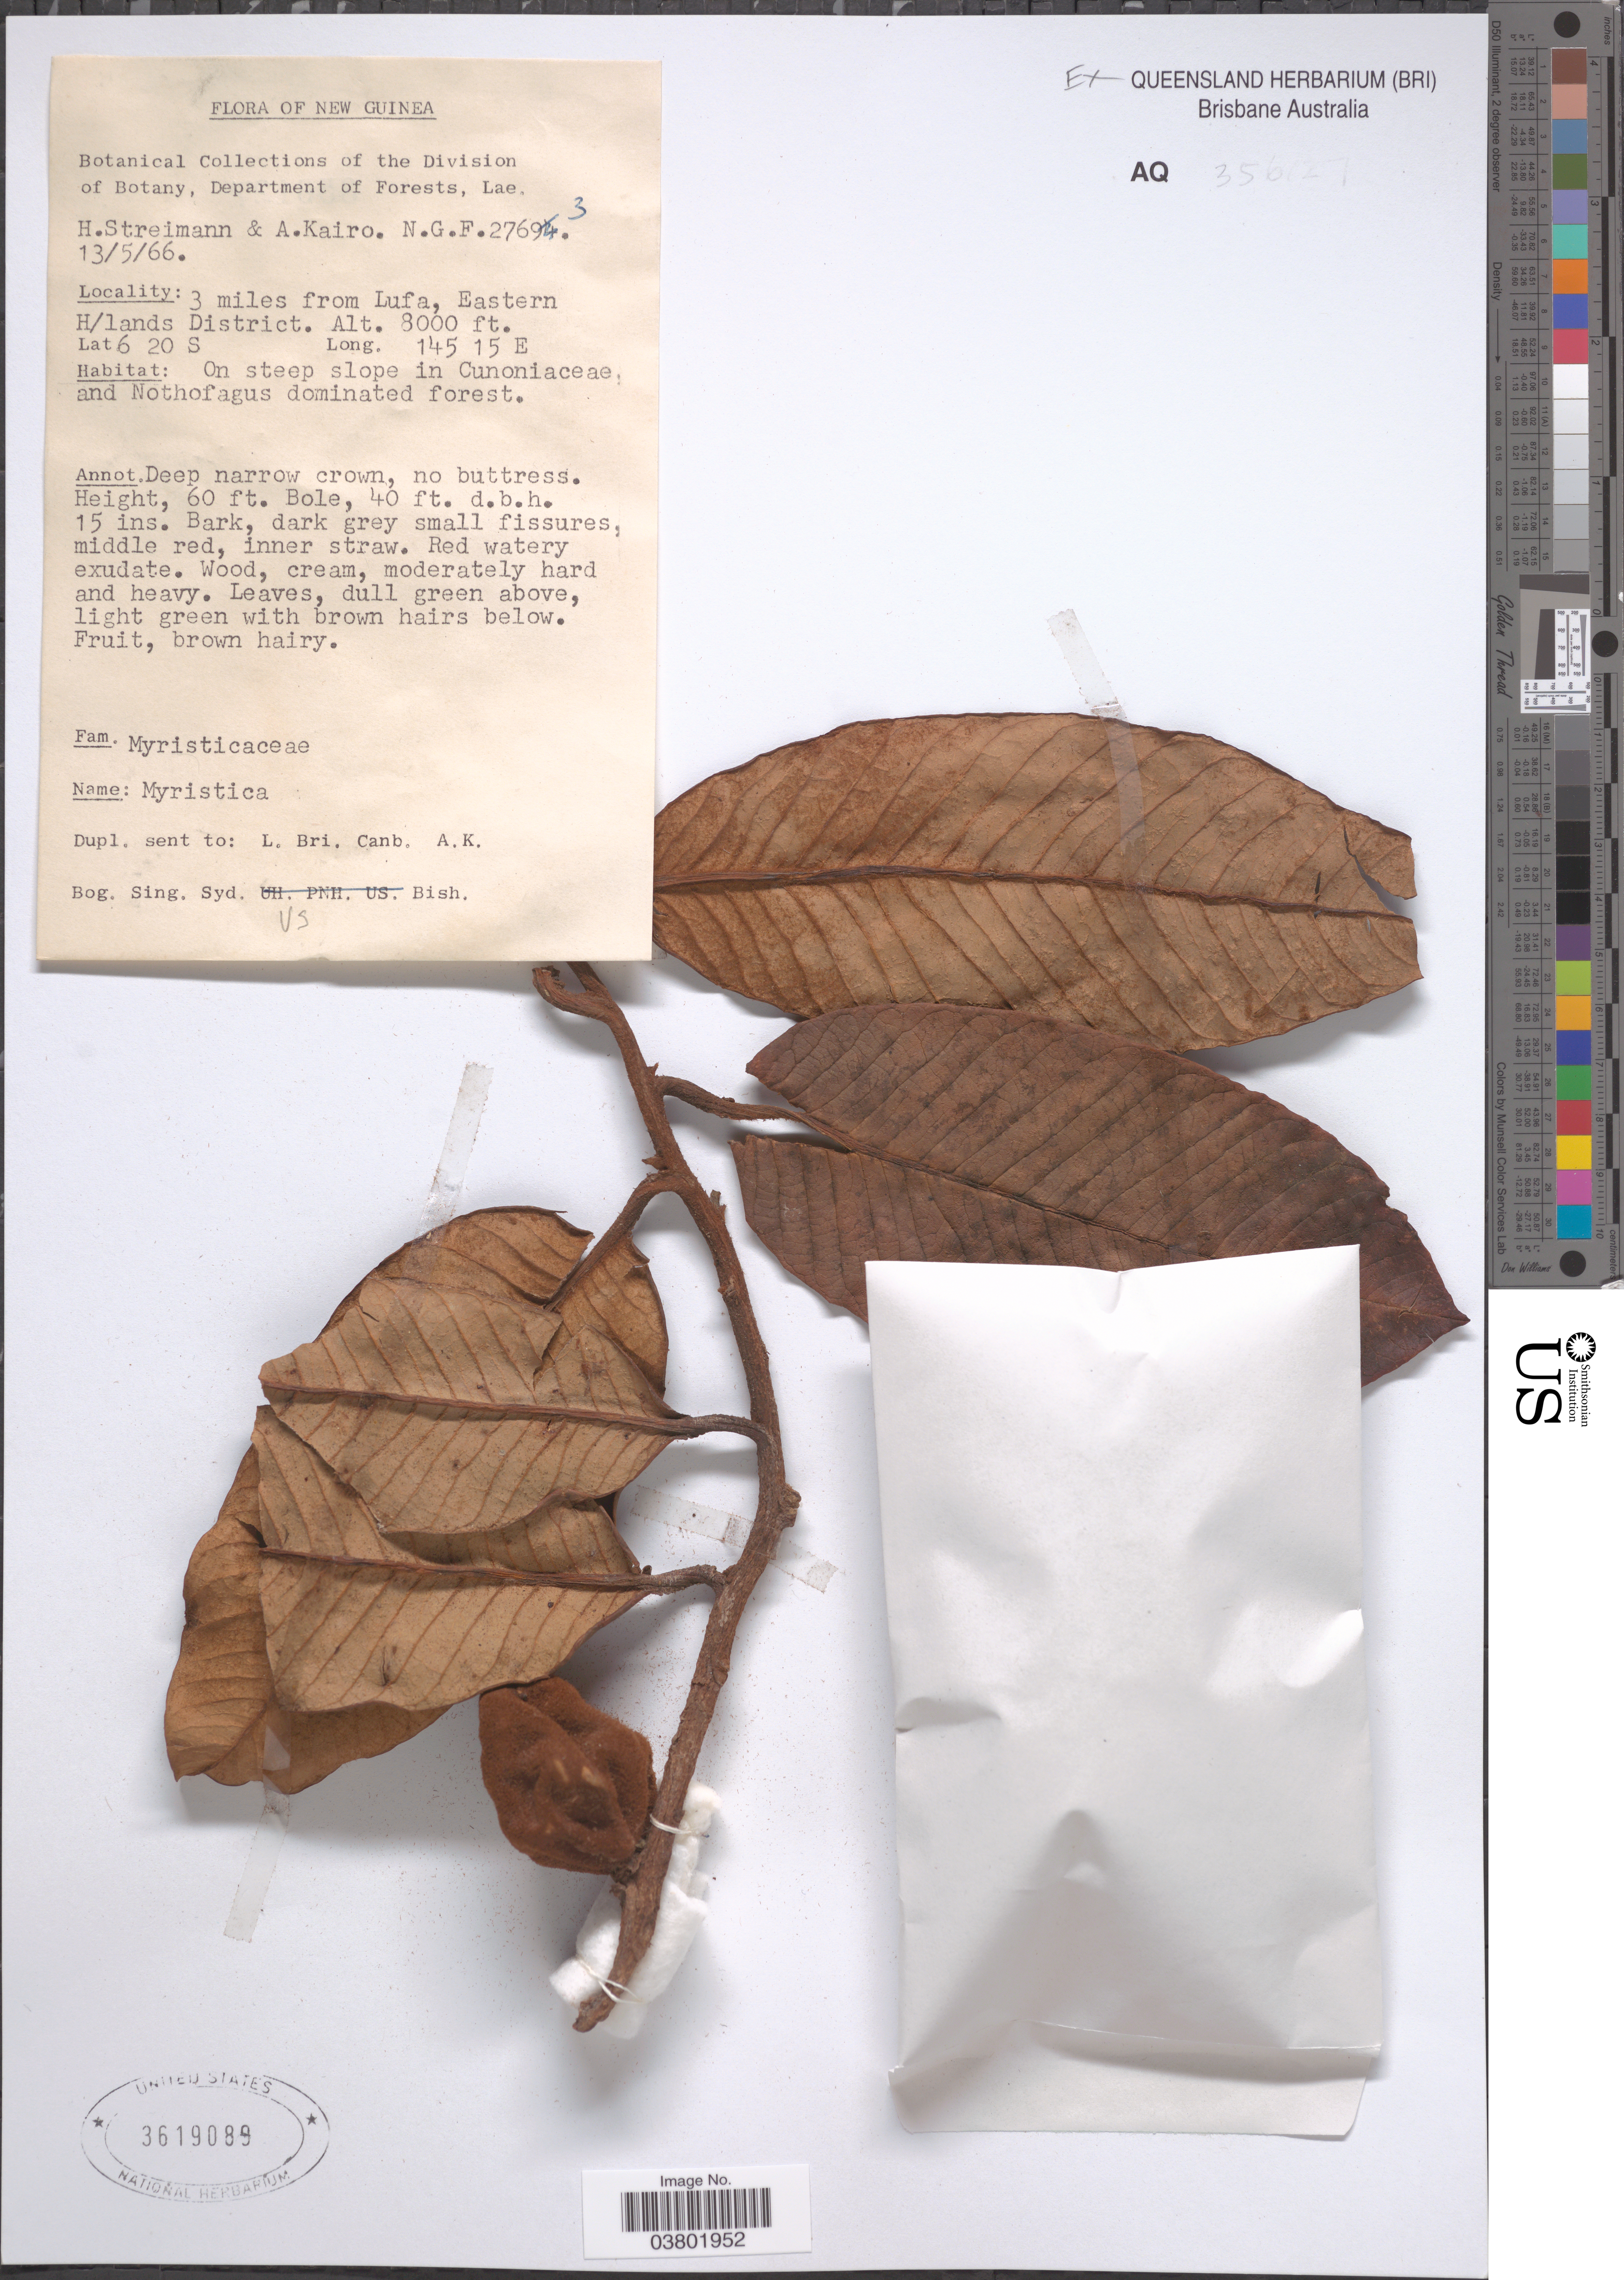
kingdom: Plantae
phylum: Tracheophyta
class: Magnoliopsida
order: Magnoliales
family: Myristicaceae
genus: Myristica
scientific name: Myristica sp.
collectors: H. Streiman & A. Kairo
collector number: N.G.F. 27693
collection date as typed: Transcribed d/m/y: 13/5/66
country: Papua New Guinea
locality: New Guinea. 3 miles from Lufa, Eastern H/lands District.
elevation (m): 2438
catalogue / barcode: US 3619089